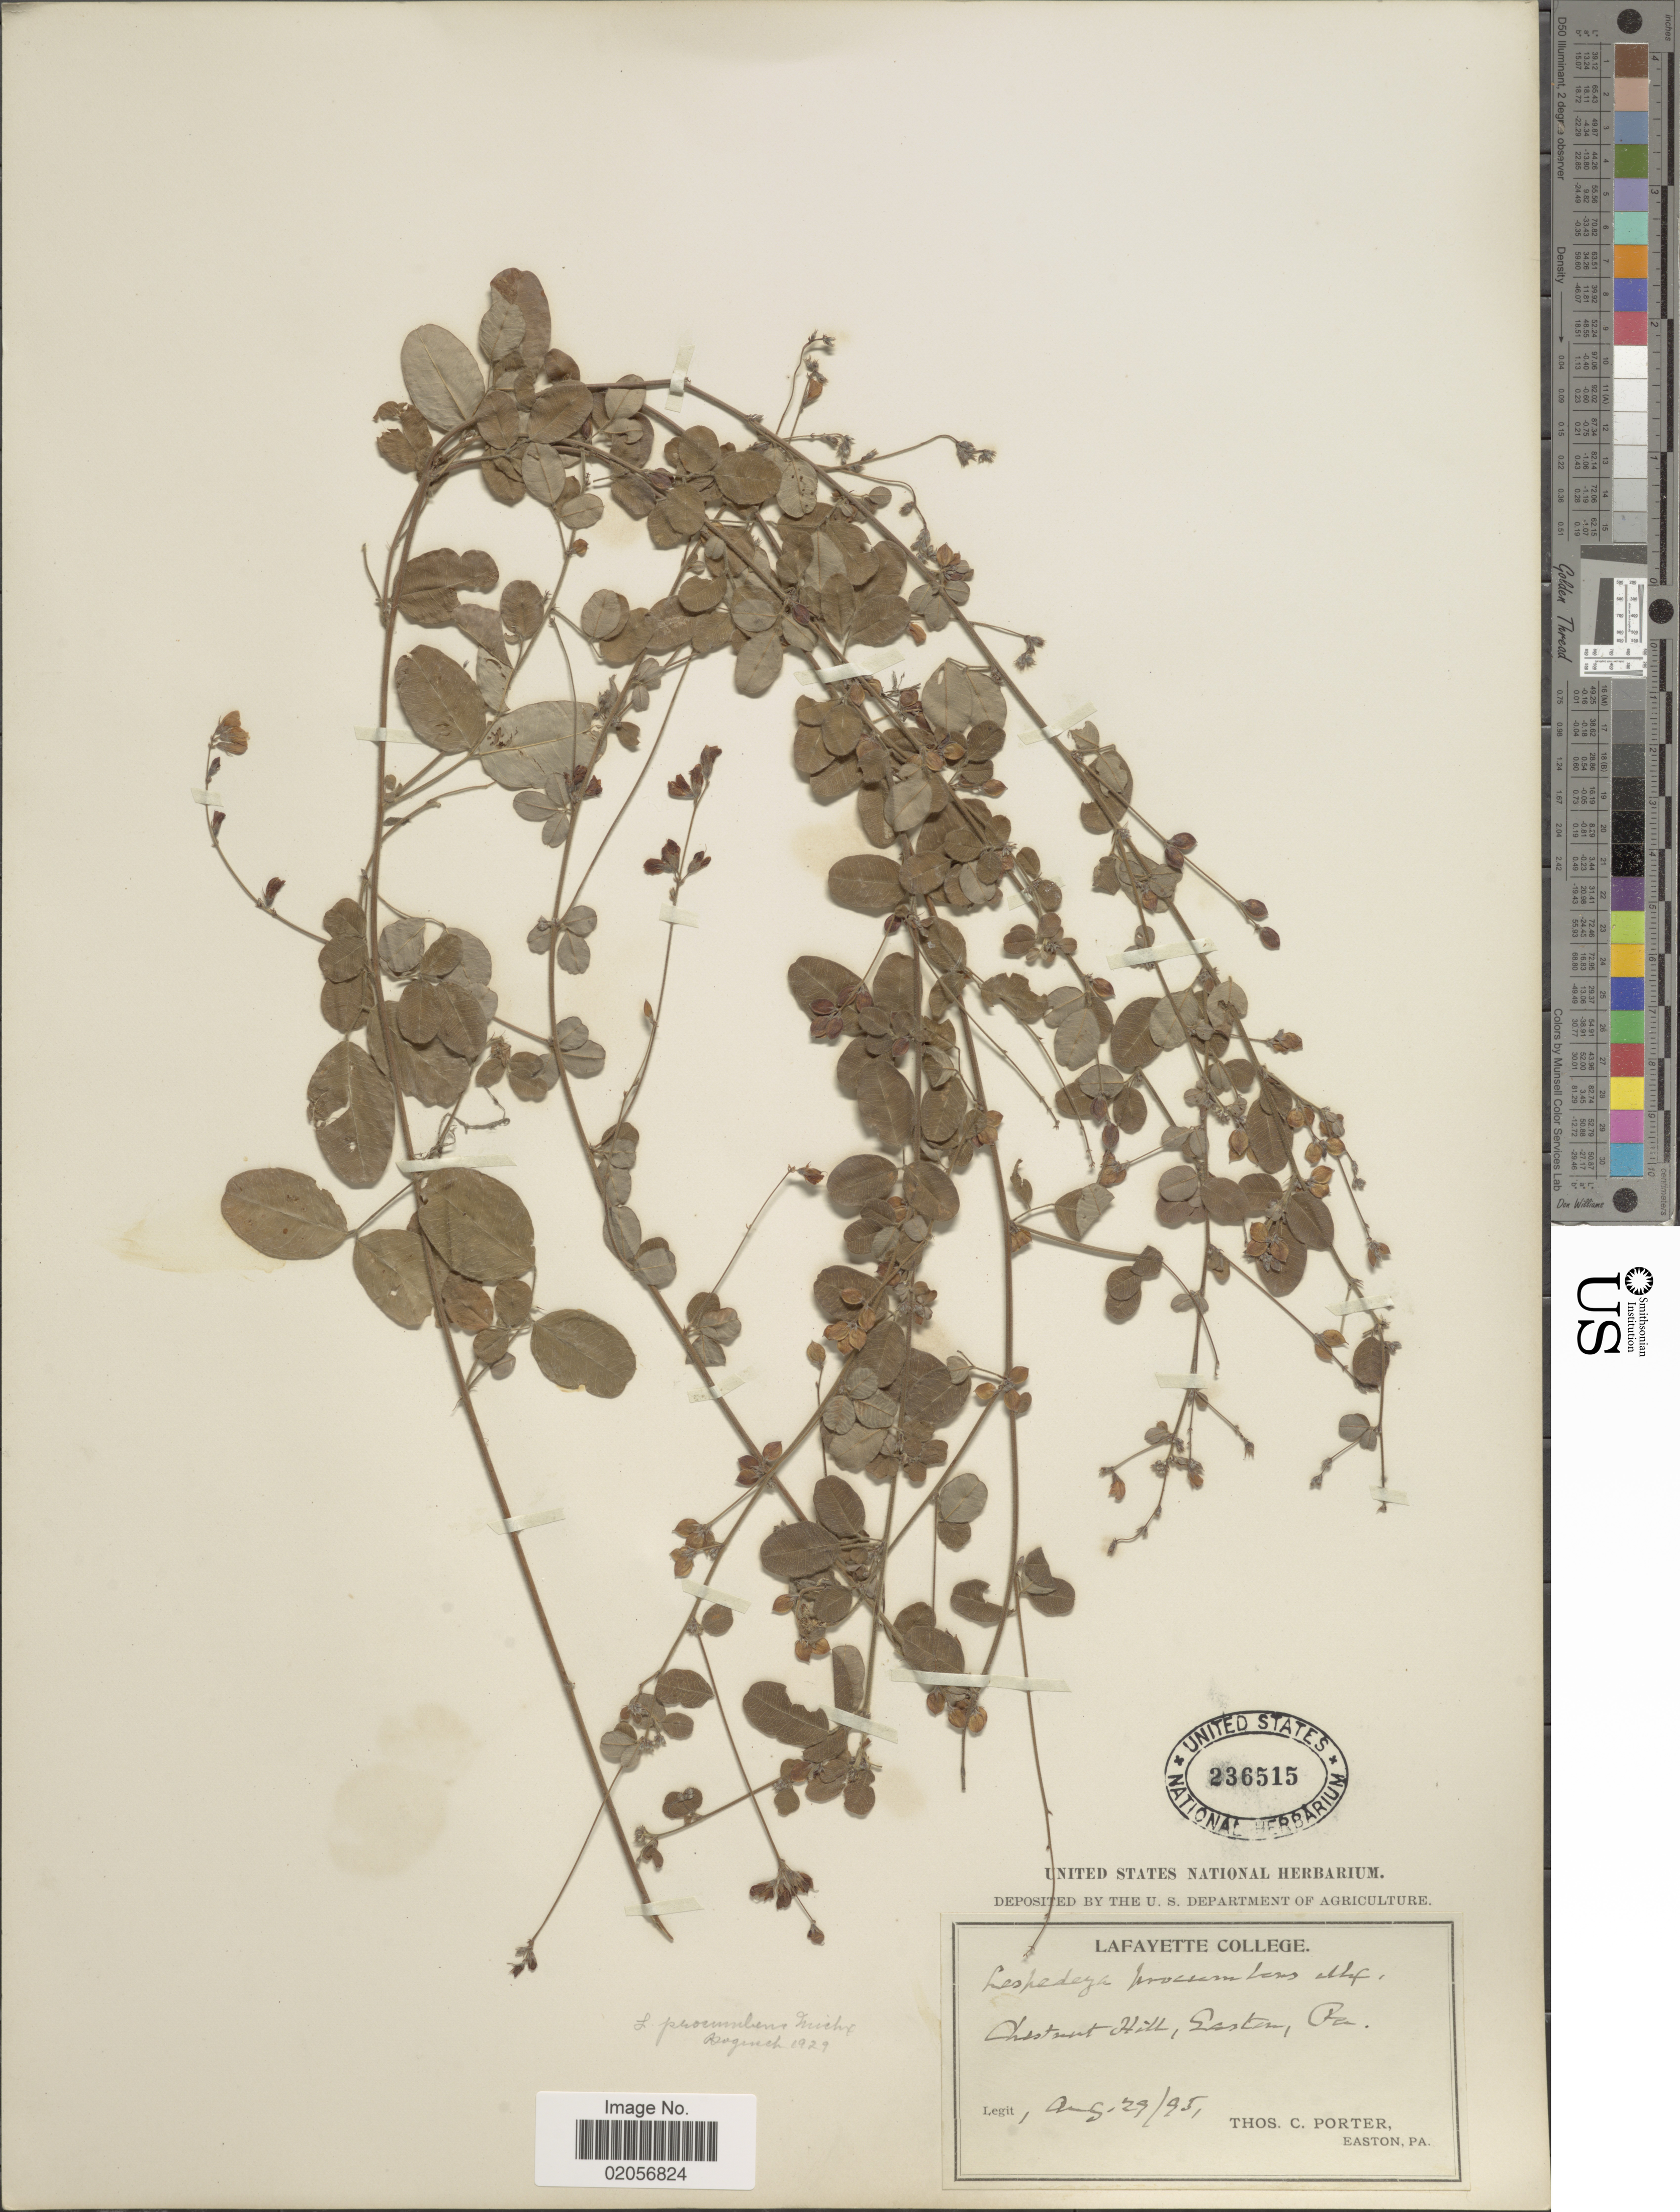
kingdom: Plantae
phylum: Tracheophyta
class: Magnoliopsida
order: Fabales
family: Fabaceae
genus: Lespedeza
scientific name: Lespedeza procumbens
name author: Michx.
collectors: T. Porter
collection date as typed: Transcribed d/m/y: 29/8/95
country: United States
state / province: Pennsylvania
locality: Chestnut Hill, Easton, Pa.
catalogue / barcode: US 236515